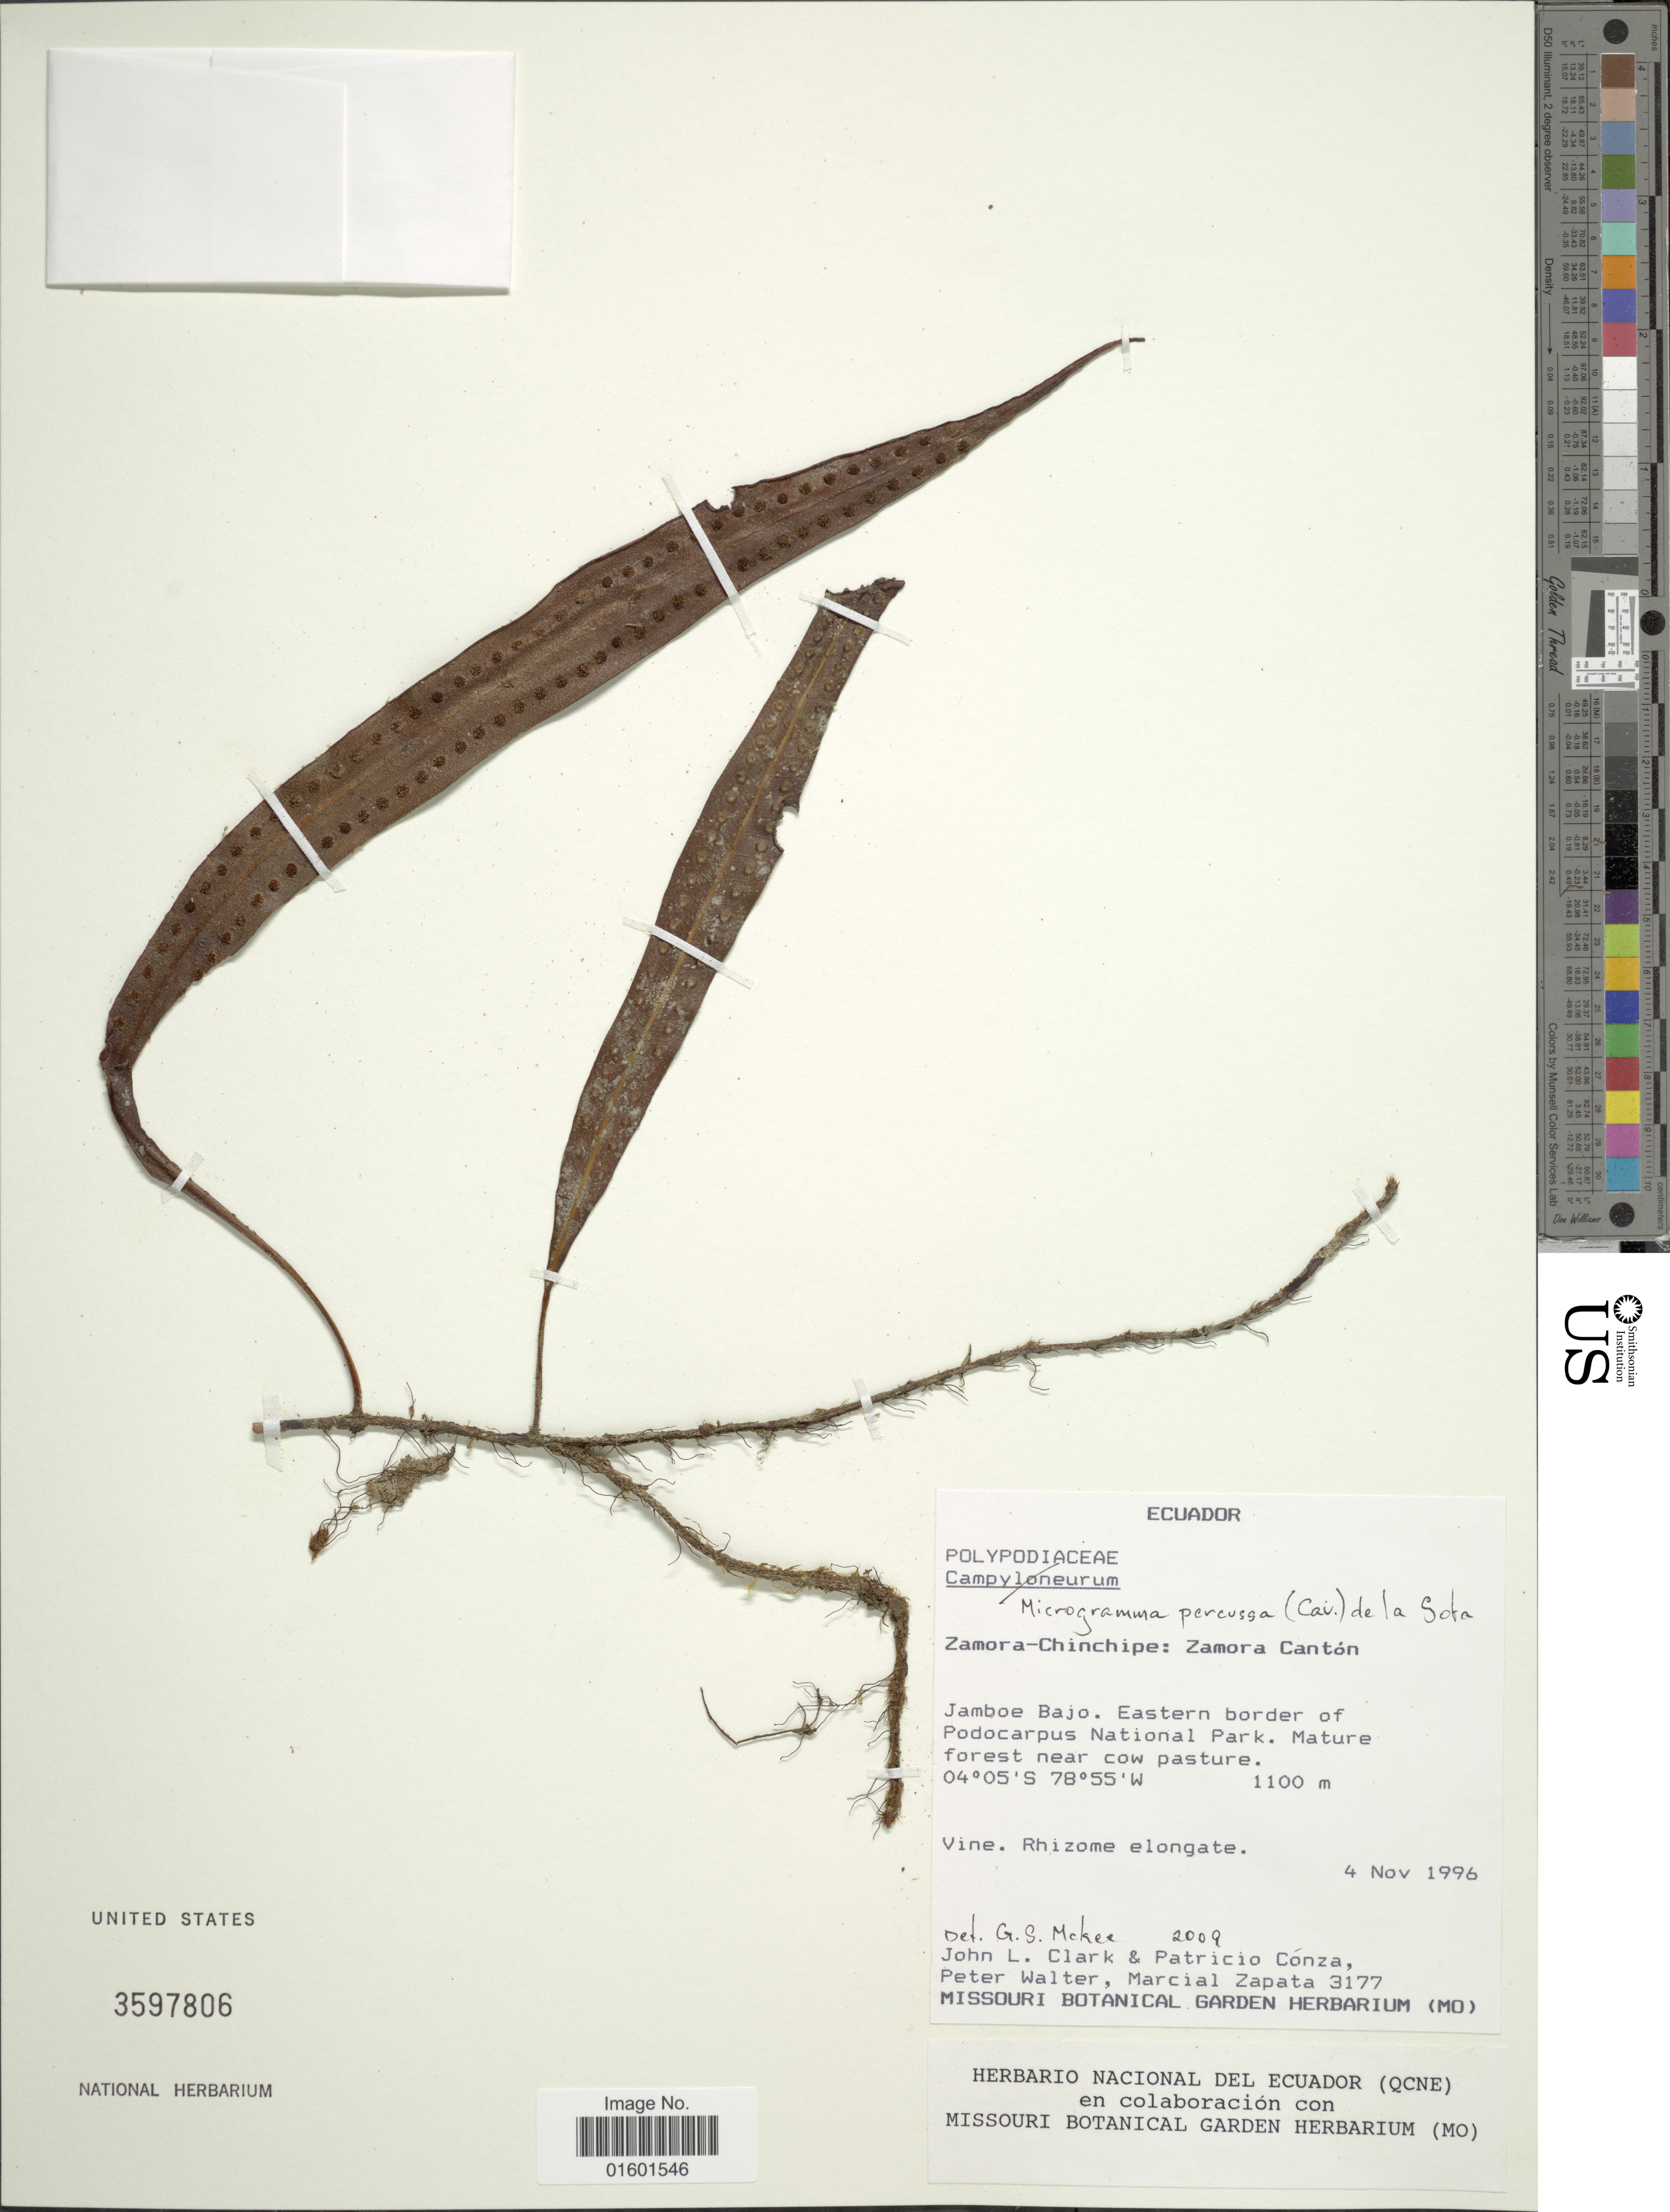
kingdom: Plantae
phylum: Tracheophyta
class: Polypodiopsida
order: Polypodiales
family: Polypodiaceae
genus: Microgramma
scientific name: Microgramma percussa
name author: (Cav.) de la Sota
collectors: J. L. Clark, P. Conza, P. Walter & M. Zapata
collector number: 3177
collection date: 1996-11-04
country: Ecuador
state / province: Zamora-Chinchipe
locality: Zamora Canton, Jamboe Bajo, Eastern border of Podocarpus National Park. Mature forest near cow pasture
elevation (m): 1100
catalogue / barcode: US 3597806